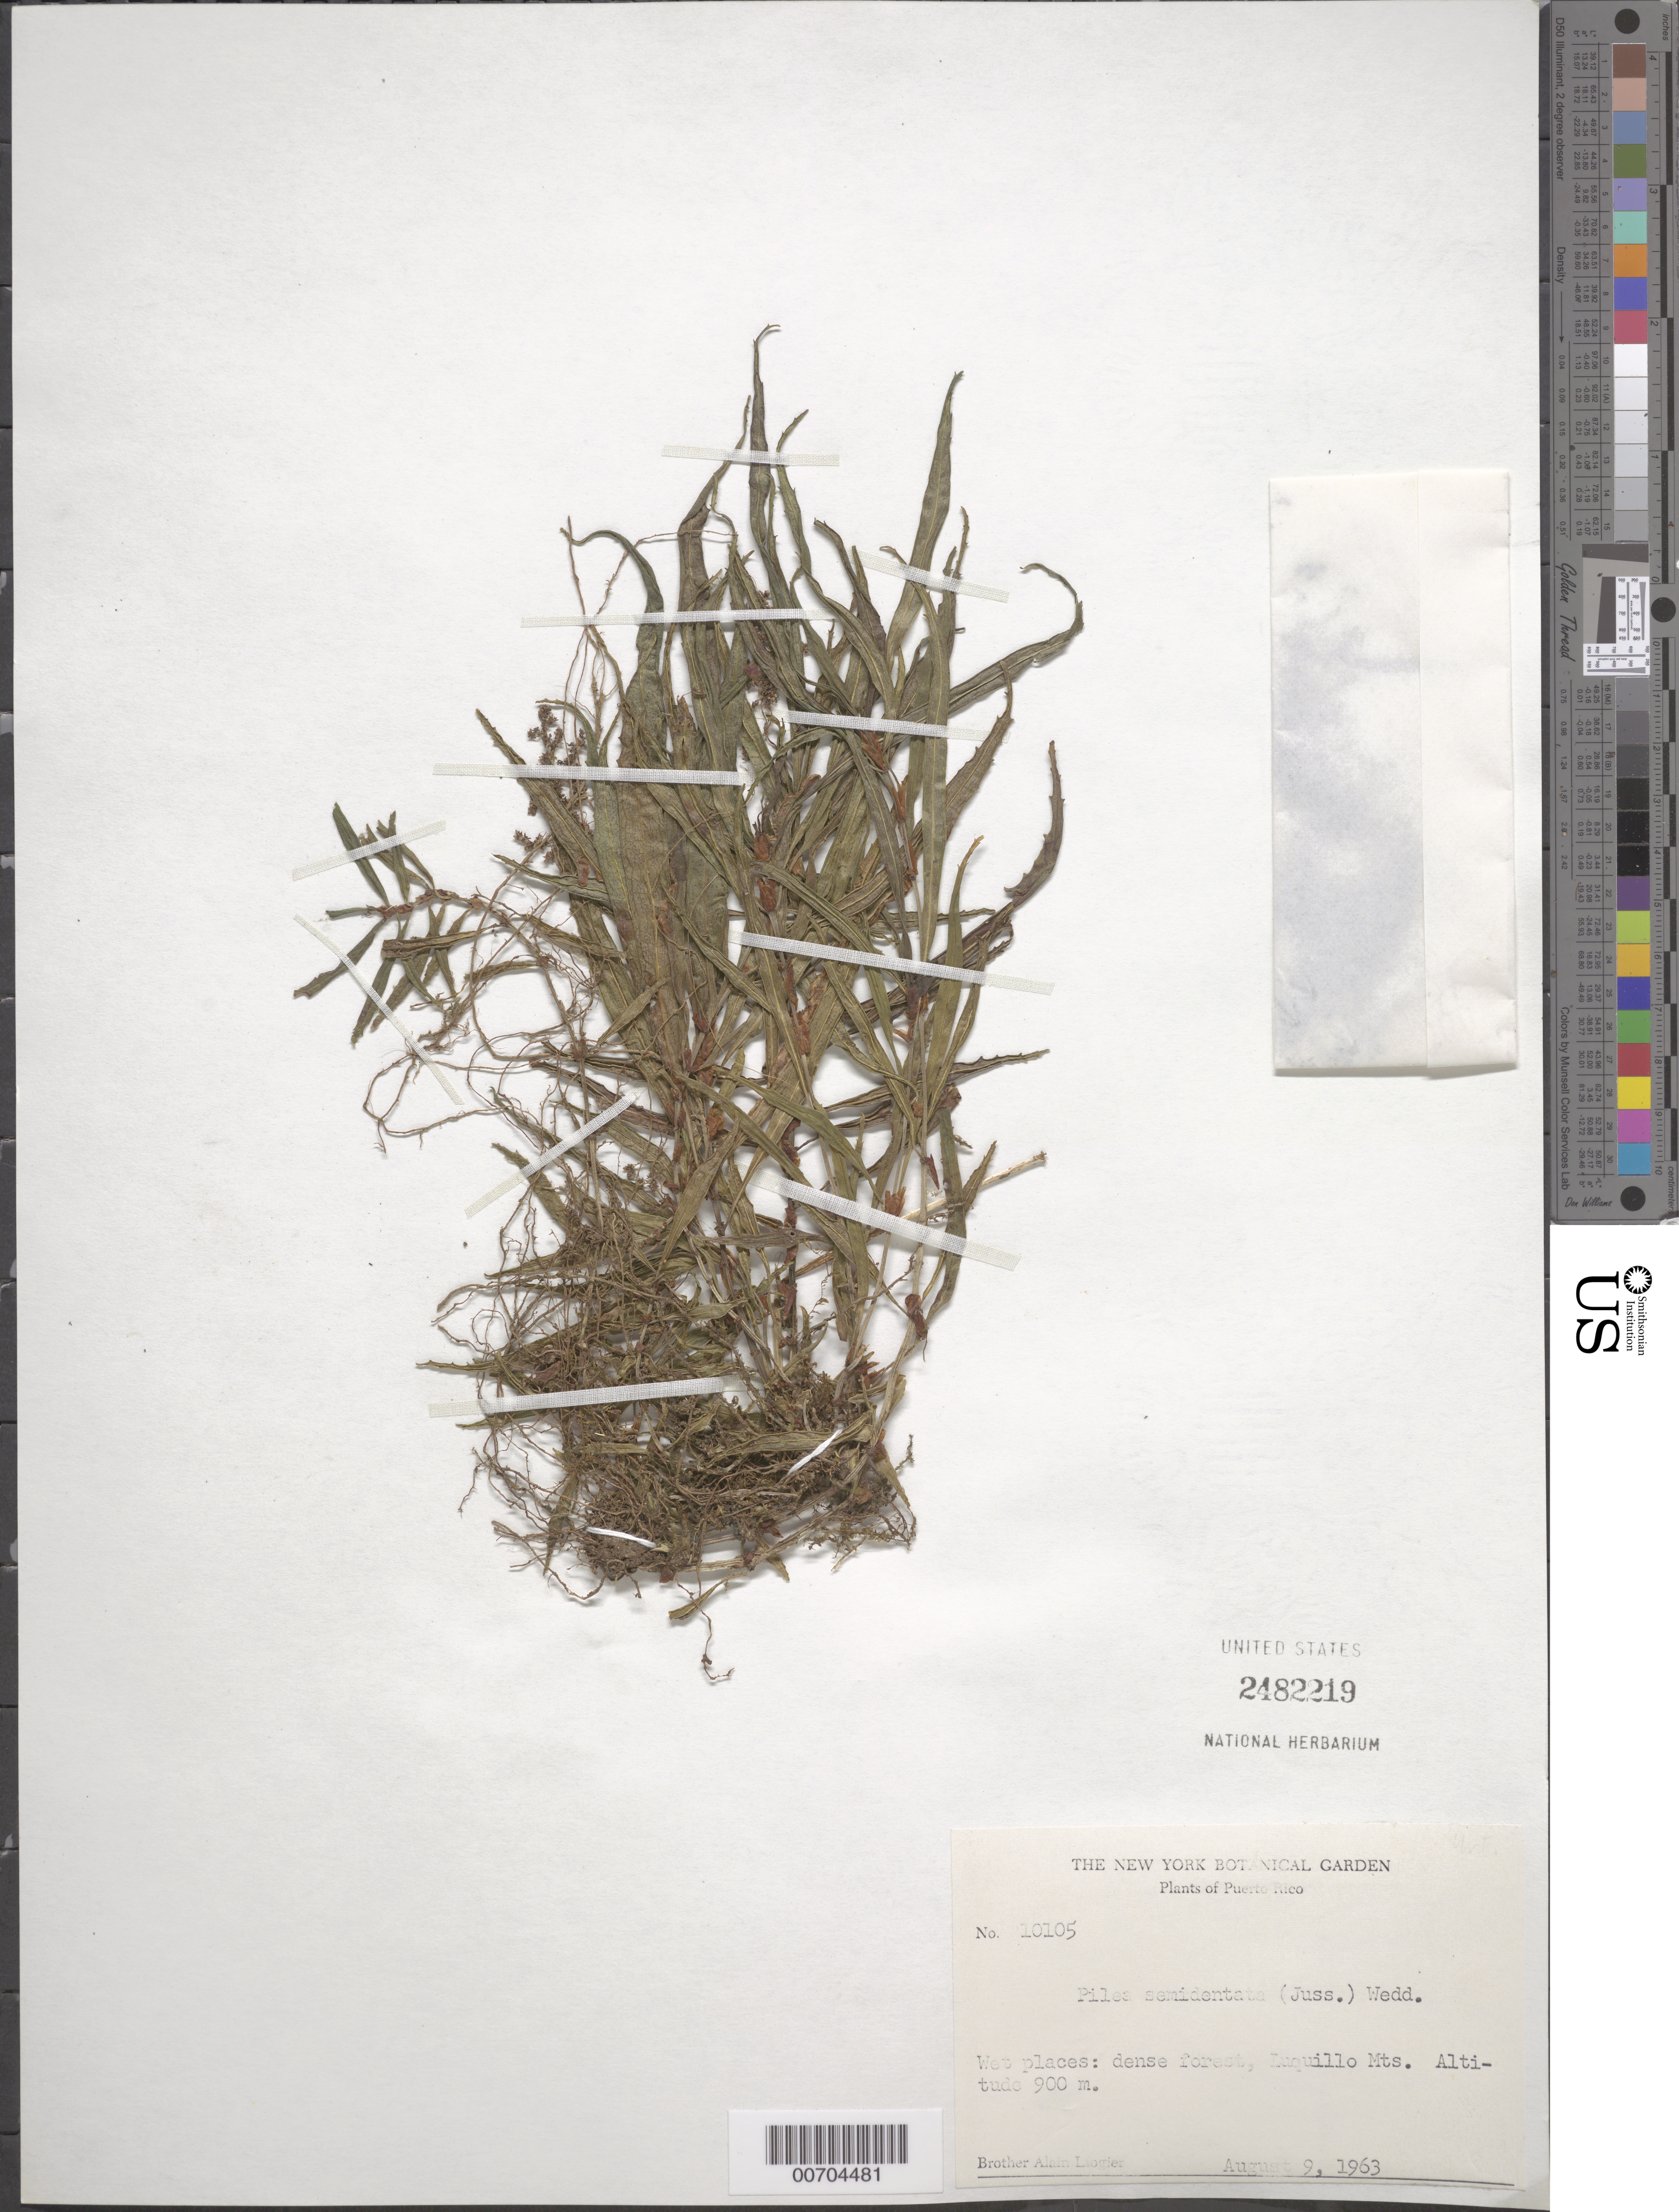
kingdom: Plantae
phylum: Tracheophyta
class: Magnoliopsida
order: Rosales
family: Urticaceae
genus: Pilea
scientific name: Pilea semidentata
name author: (Juss. ex Poir.) Wedd.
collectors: A. H. Liogier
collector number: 10105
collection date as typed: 09 Aug 1963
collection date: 1963-08-09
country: Puerto Rico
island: Greater Antilles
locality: Luquillo Mts.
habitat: Wet places: dense forest.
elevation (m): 900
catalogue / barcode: US 2482219